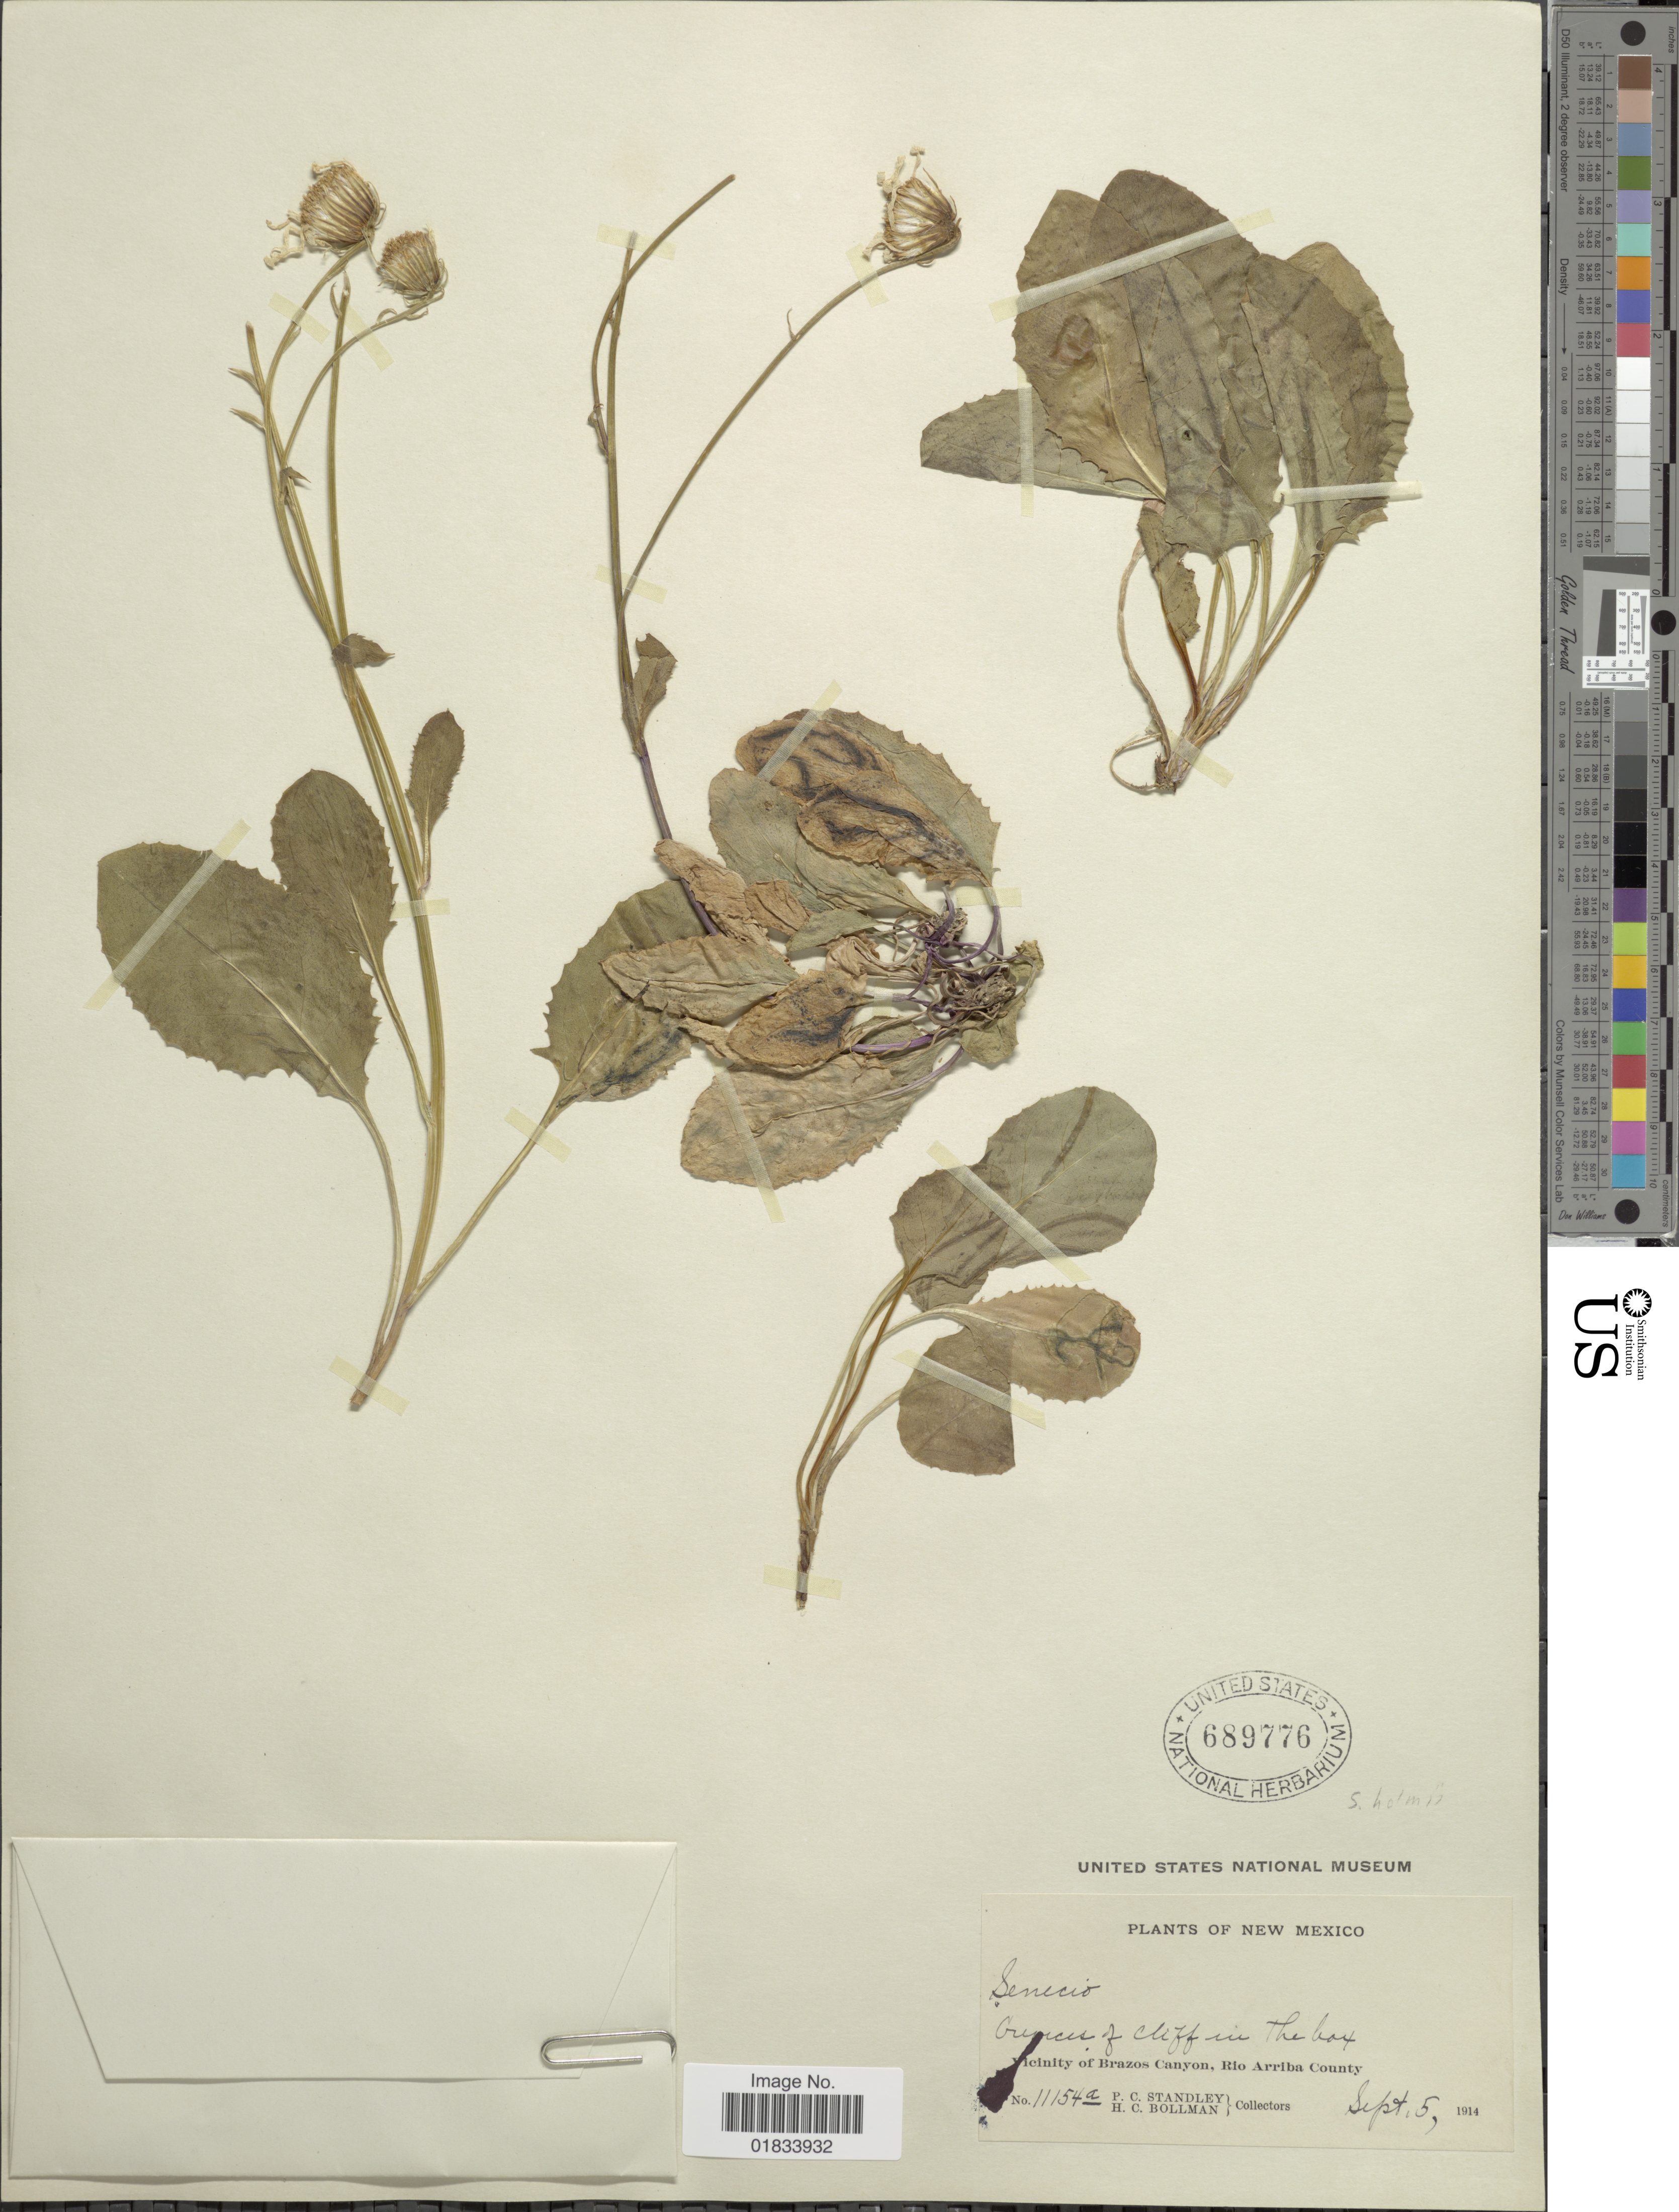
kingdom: Plantae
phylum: Tracheophyta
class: Magnoliopsida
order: Asterales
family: Asteraceae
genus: Senecio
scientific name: Senecio amplectens var. holmii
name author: (Greene) Harrington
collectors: P. C. Standley & H. C. Bollman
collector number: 11154a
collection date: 1914-09-05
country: United States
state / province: New Mexico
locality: Vicinity of Brazos Canyon, Rio Arriba County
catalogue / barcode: US 689776